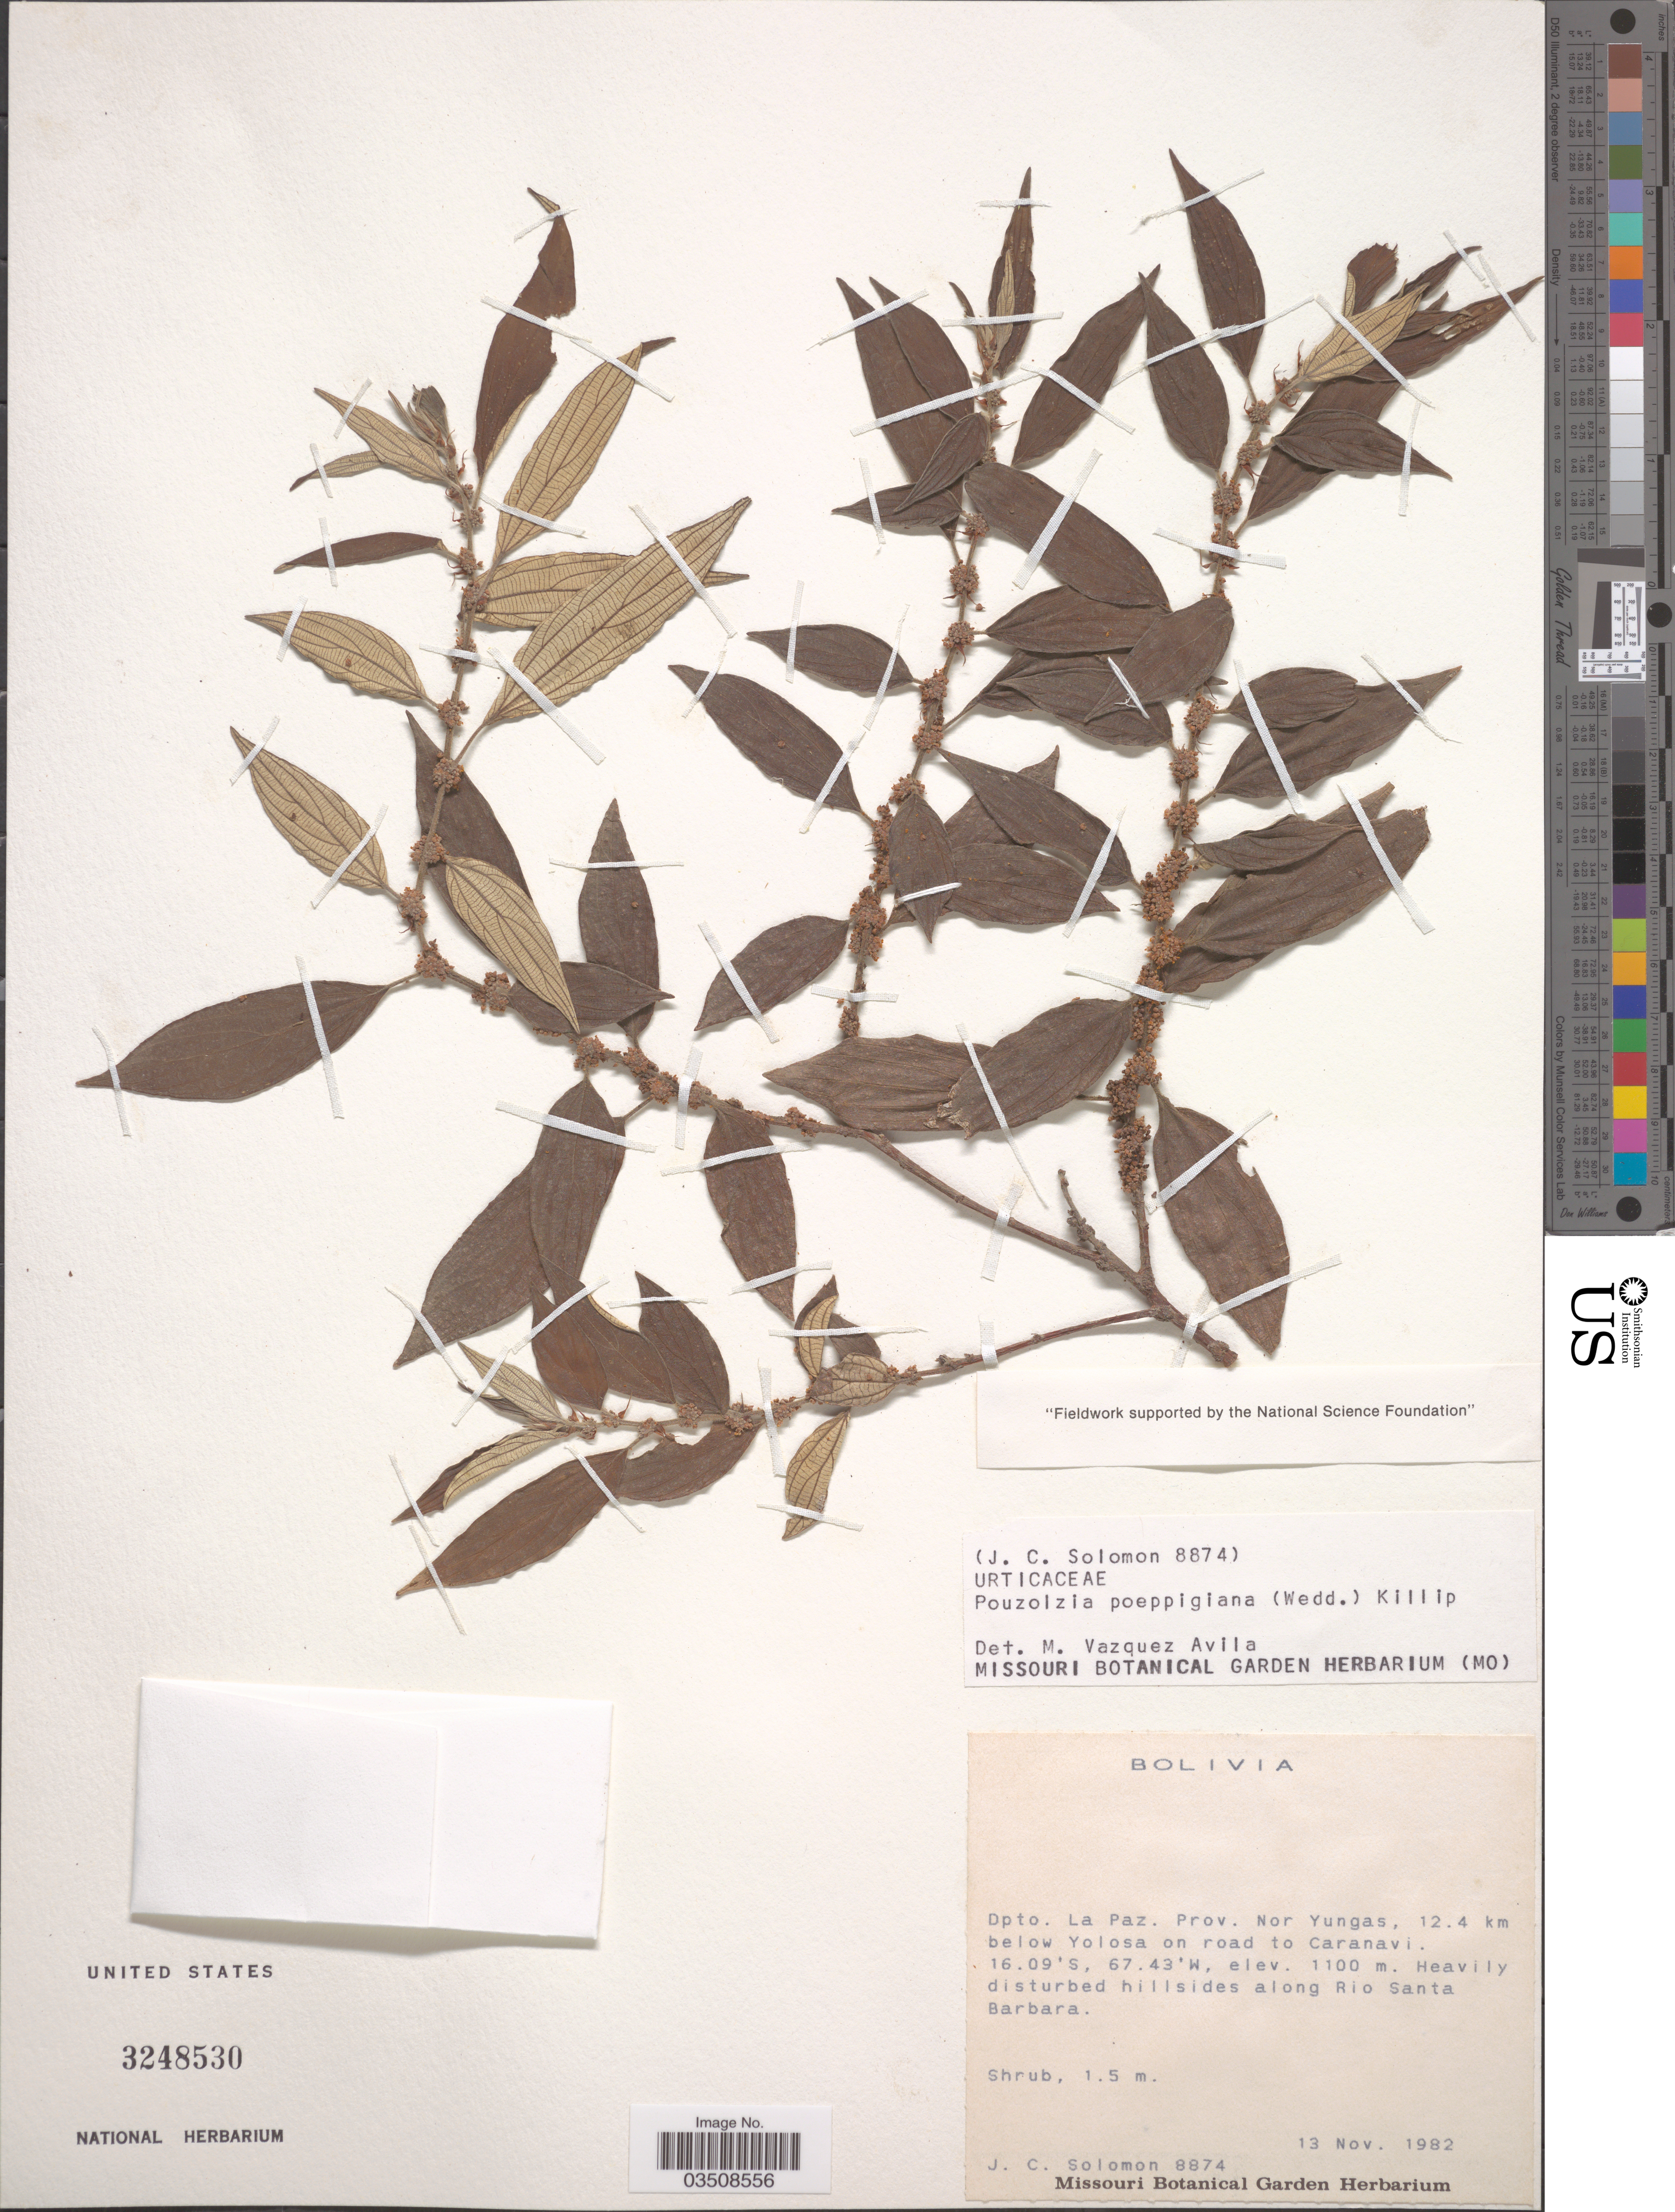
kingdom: Plantae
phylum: Tracheophyta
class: Magnoliopsida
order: Rosales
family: Urticaceae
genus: Pouzolzia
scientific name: Pouzolzia poeppigiana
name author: (Wedd.) Killip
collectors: J. C. Solomon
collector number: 8874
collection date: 1982-11-13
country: Bolivia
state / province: La Paz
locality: Dpto. La Paz: Prov. Nor Yungas, 12.4 km below Yolosa on road to Caranavi. Hillsides along Río Santa Barbara.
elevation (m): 1100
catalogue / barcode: US 3248530